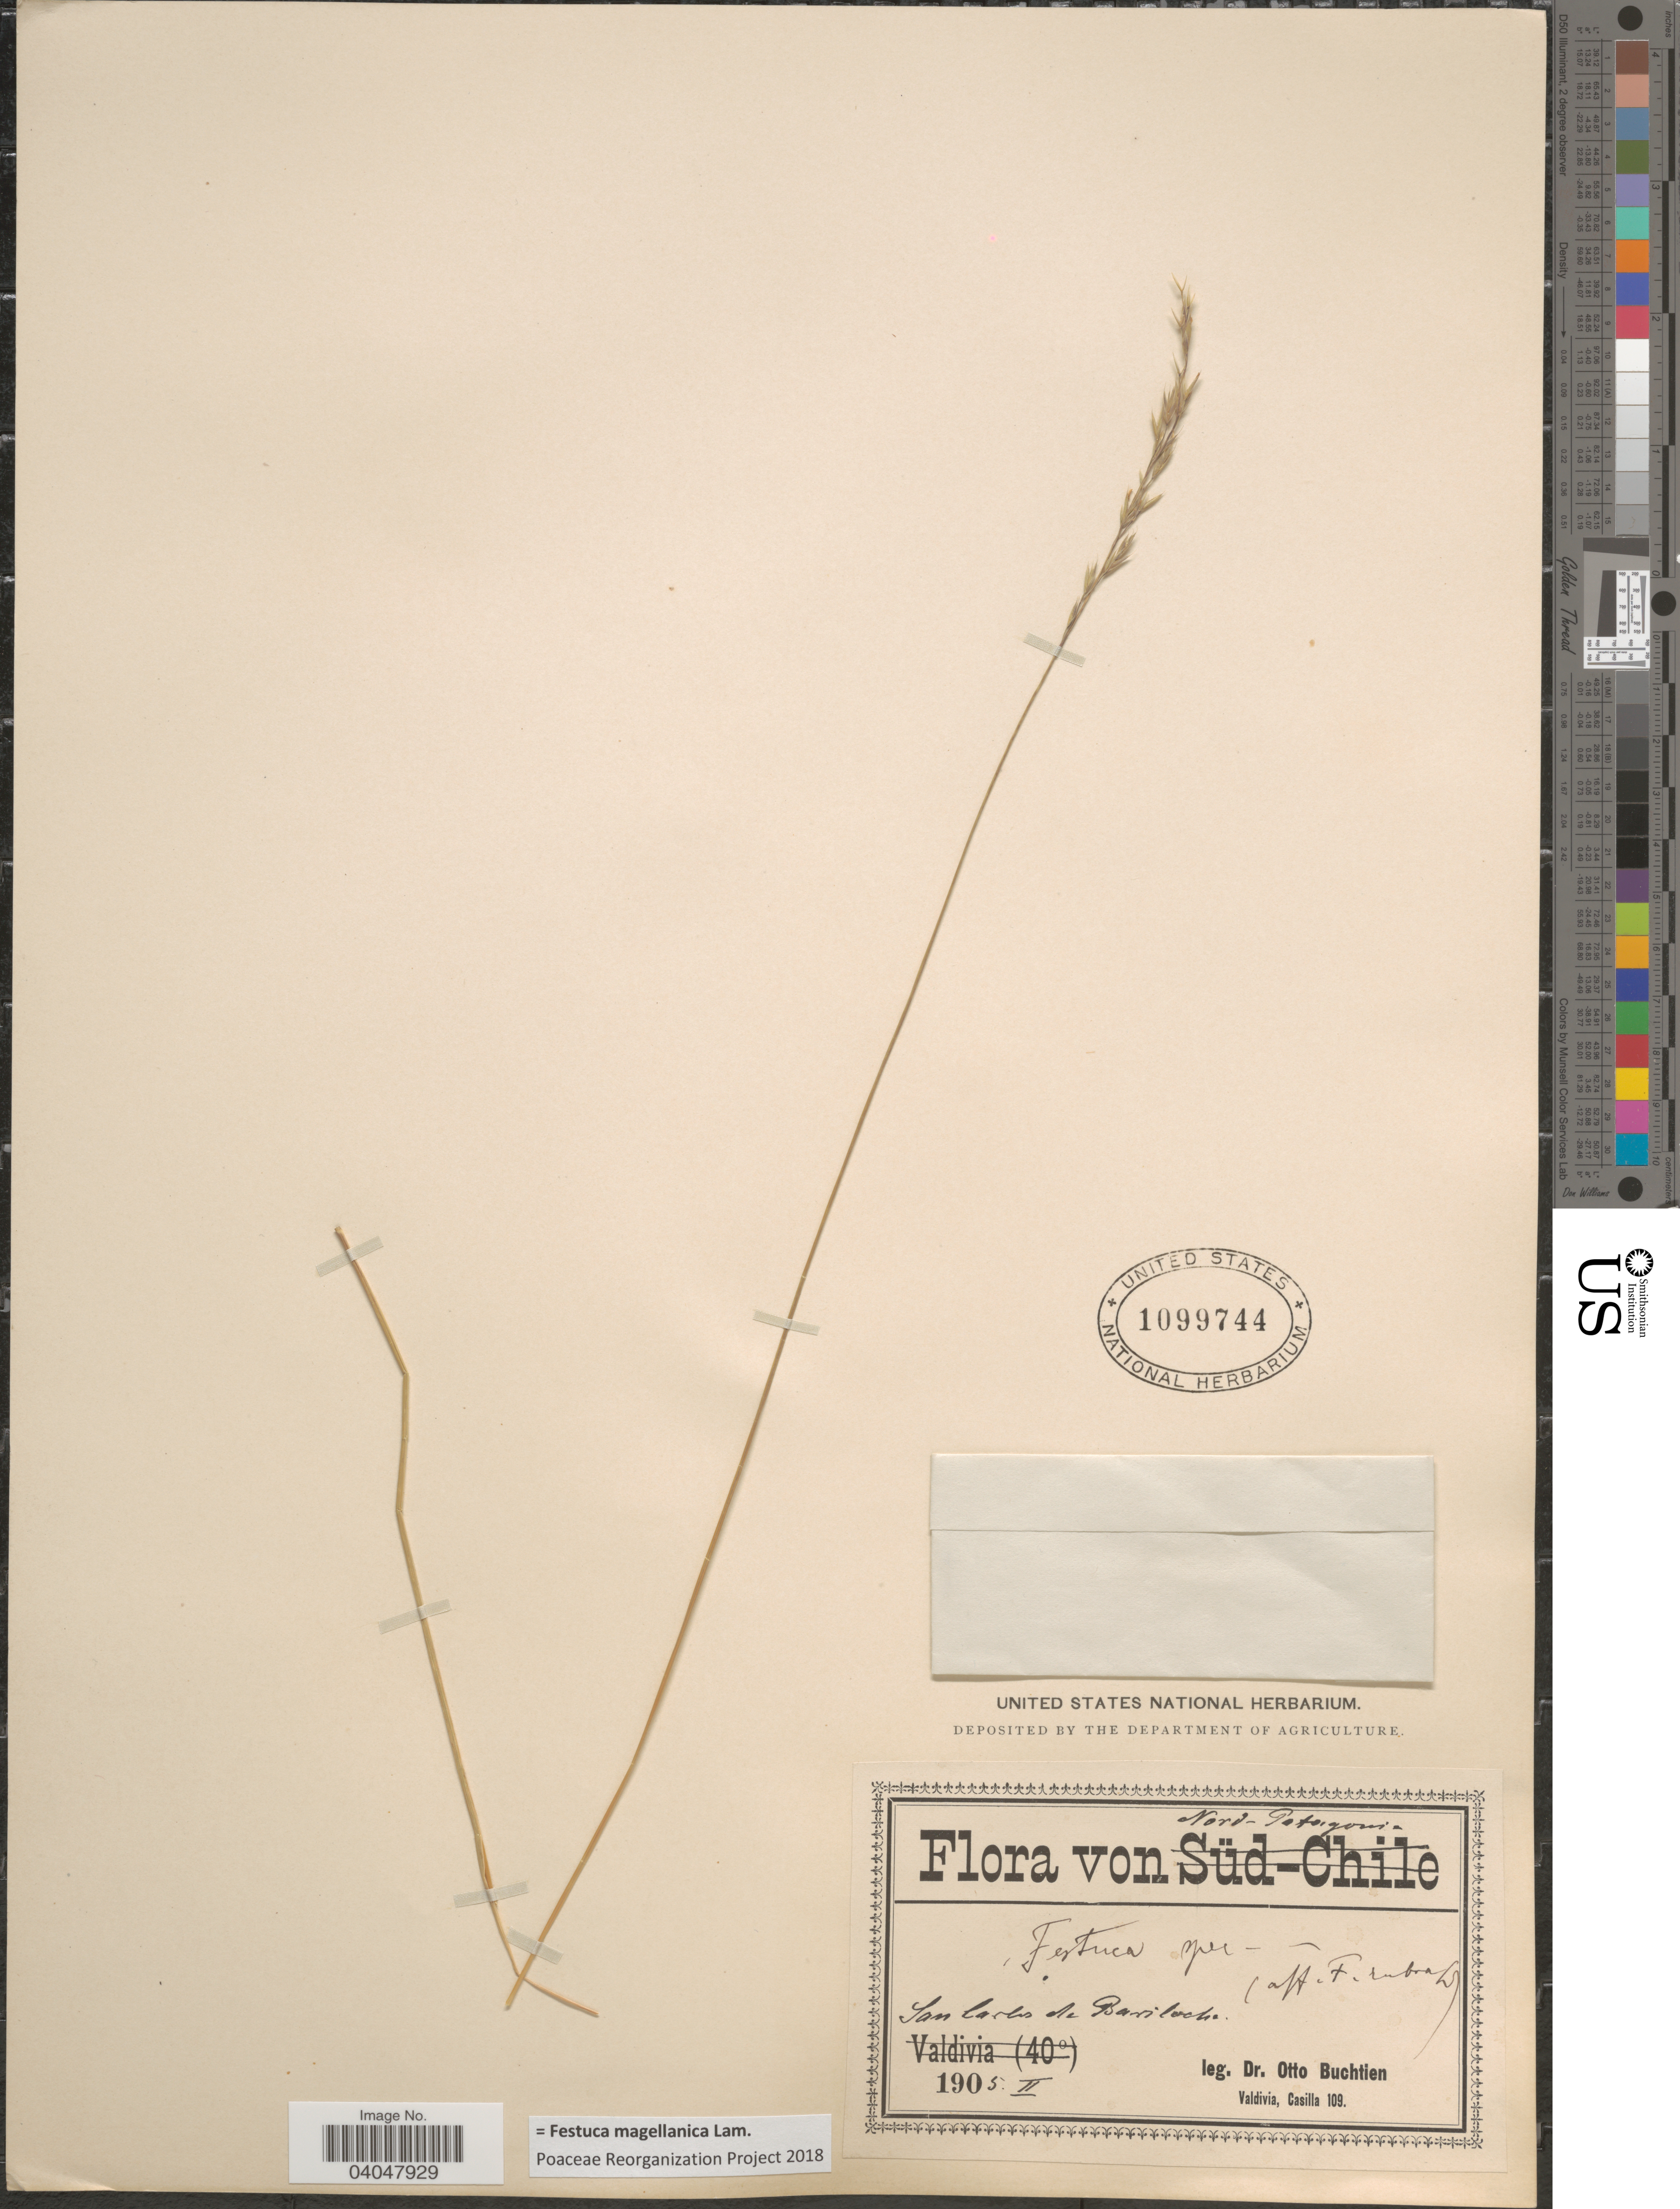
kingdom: Plantae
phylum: Tracheophyta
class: Liliopsida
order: Poales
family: Poaceae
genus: Festuca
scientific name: Festuca magellanica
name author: Lam.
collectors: O. Buchtien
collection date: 1905-02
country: Argentina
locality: Nord-Patagonia. San Carlos de Bariloche.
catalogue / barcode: US 1099744